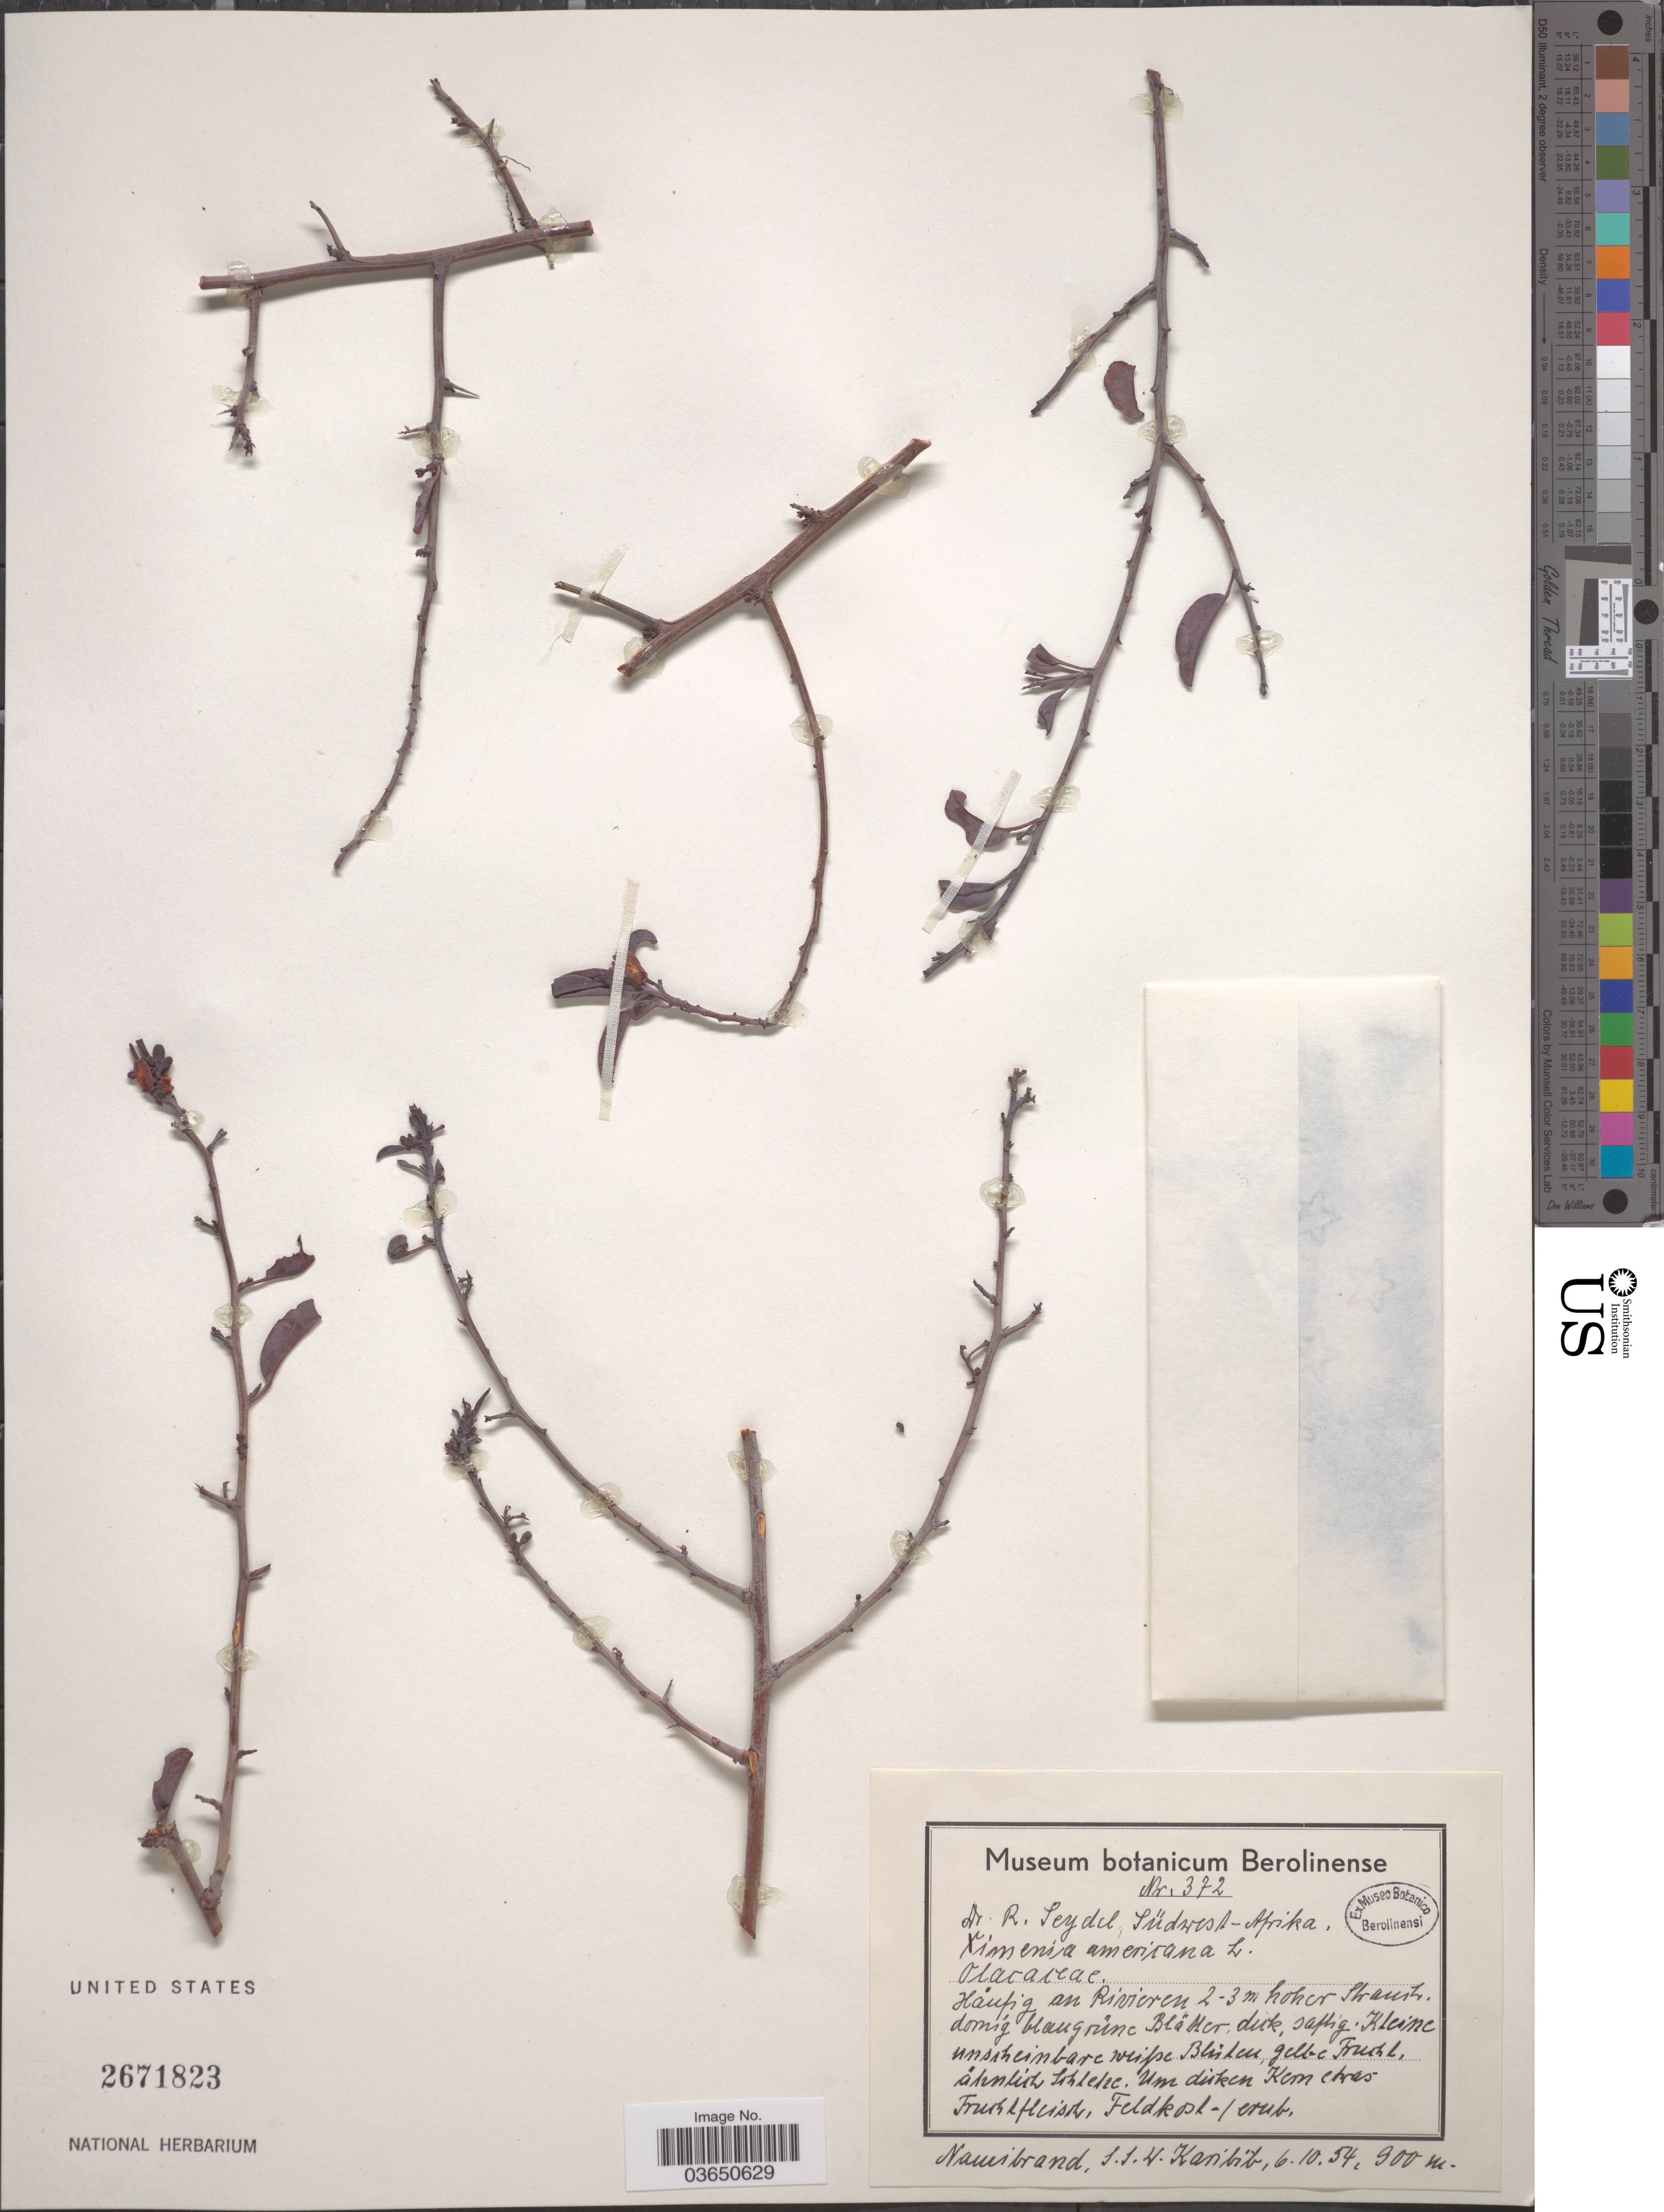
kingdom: Plantae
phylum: Tracheophyta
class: Magnoliopsida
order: Santalales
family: Ximeniaceae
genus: Ximenia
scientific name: Ximenia americana var. americana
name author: L.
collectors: R. Seydel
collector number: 372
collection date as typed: Transcribed d/m/y: 6/10/54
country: Namibia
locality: Namibrand, S.S.W. Karibib.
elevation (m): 900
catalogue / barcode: US 2671823